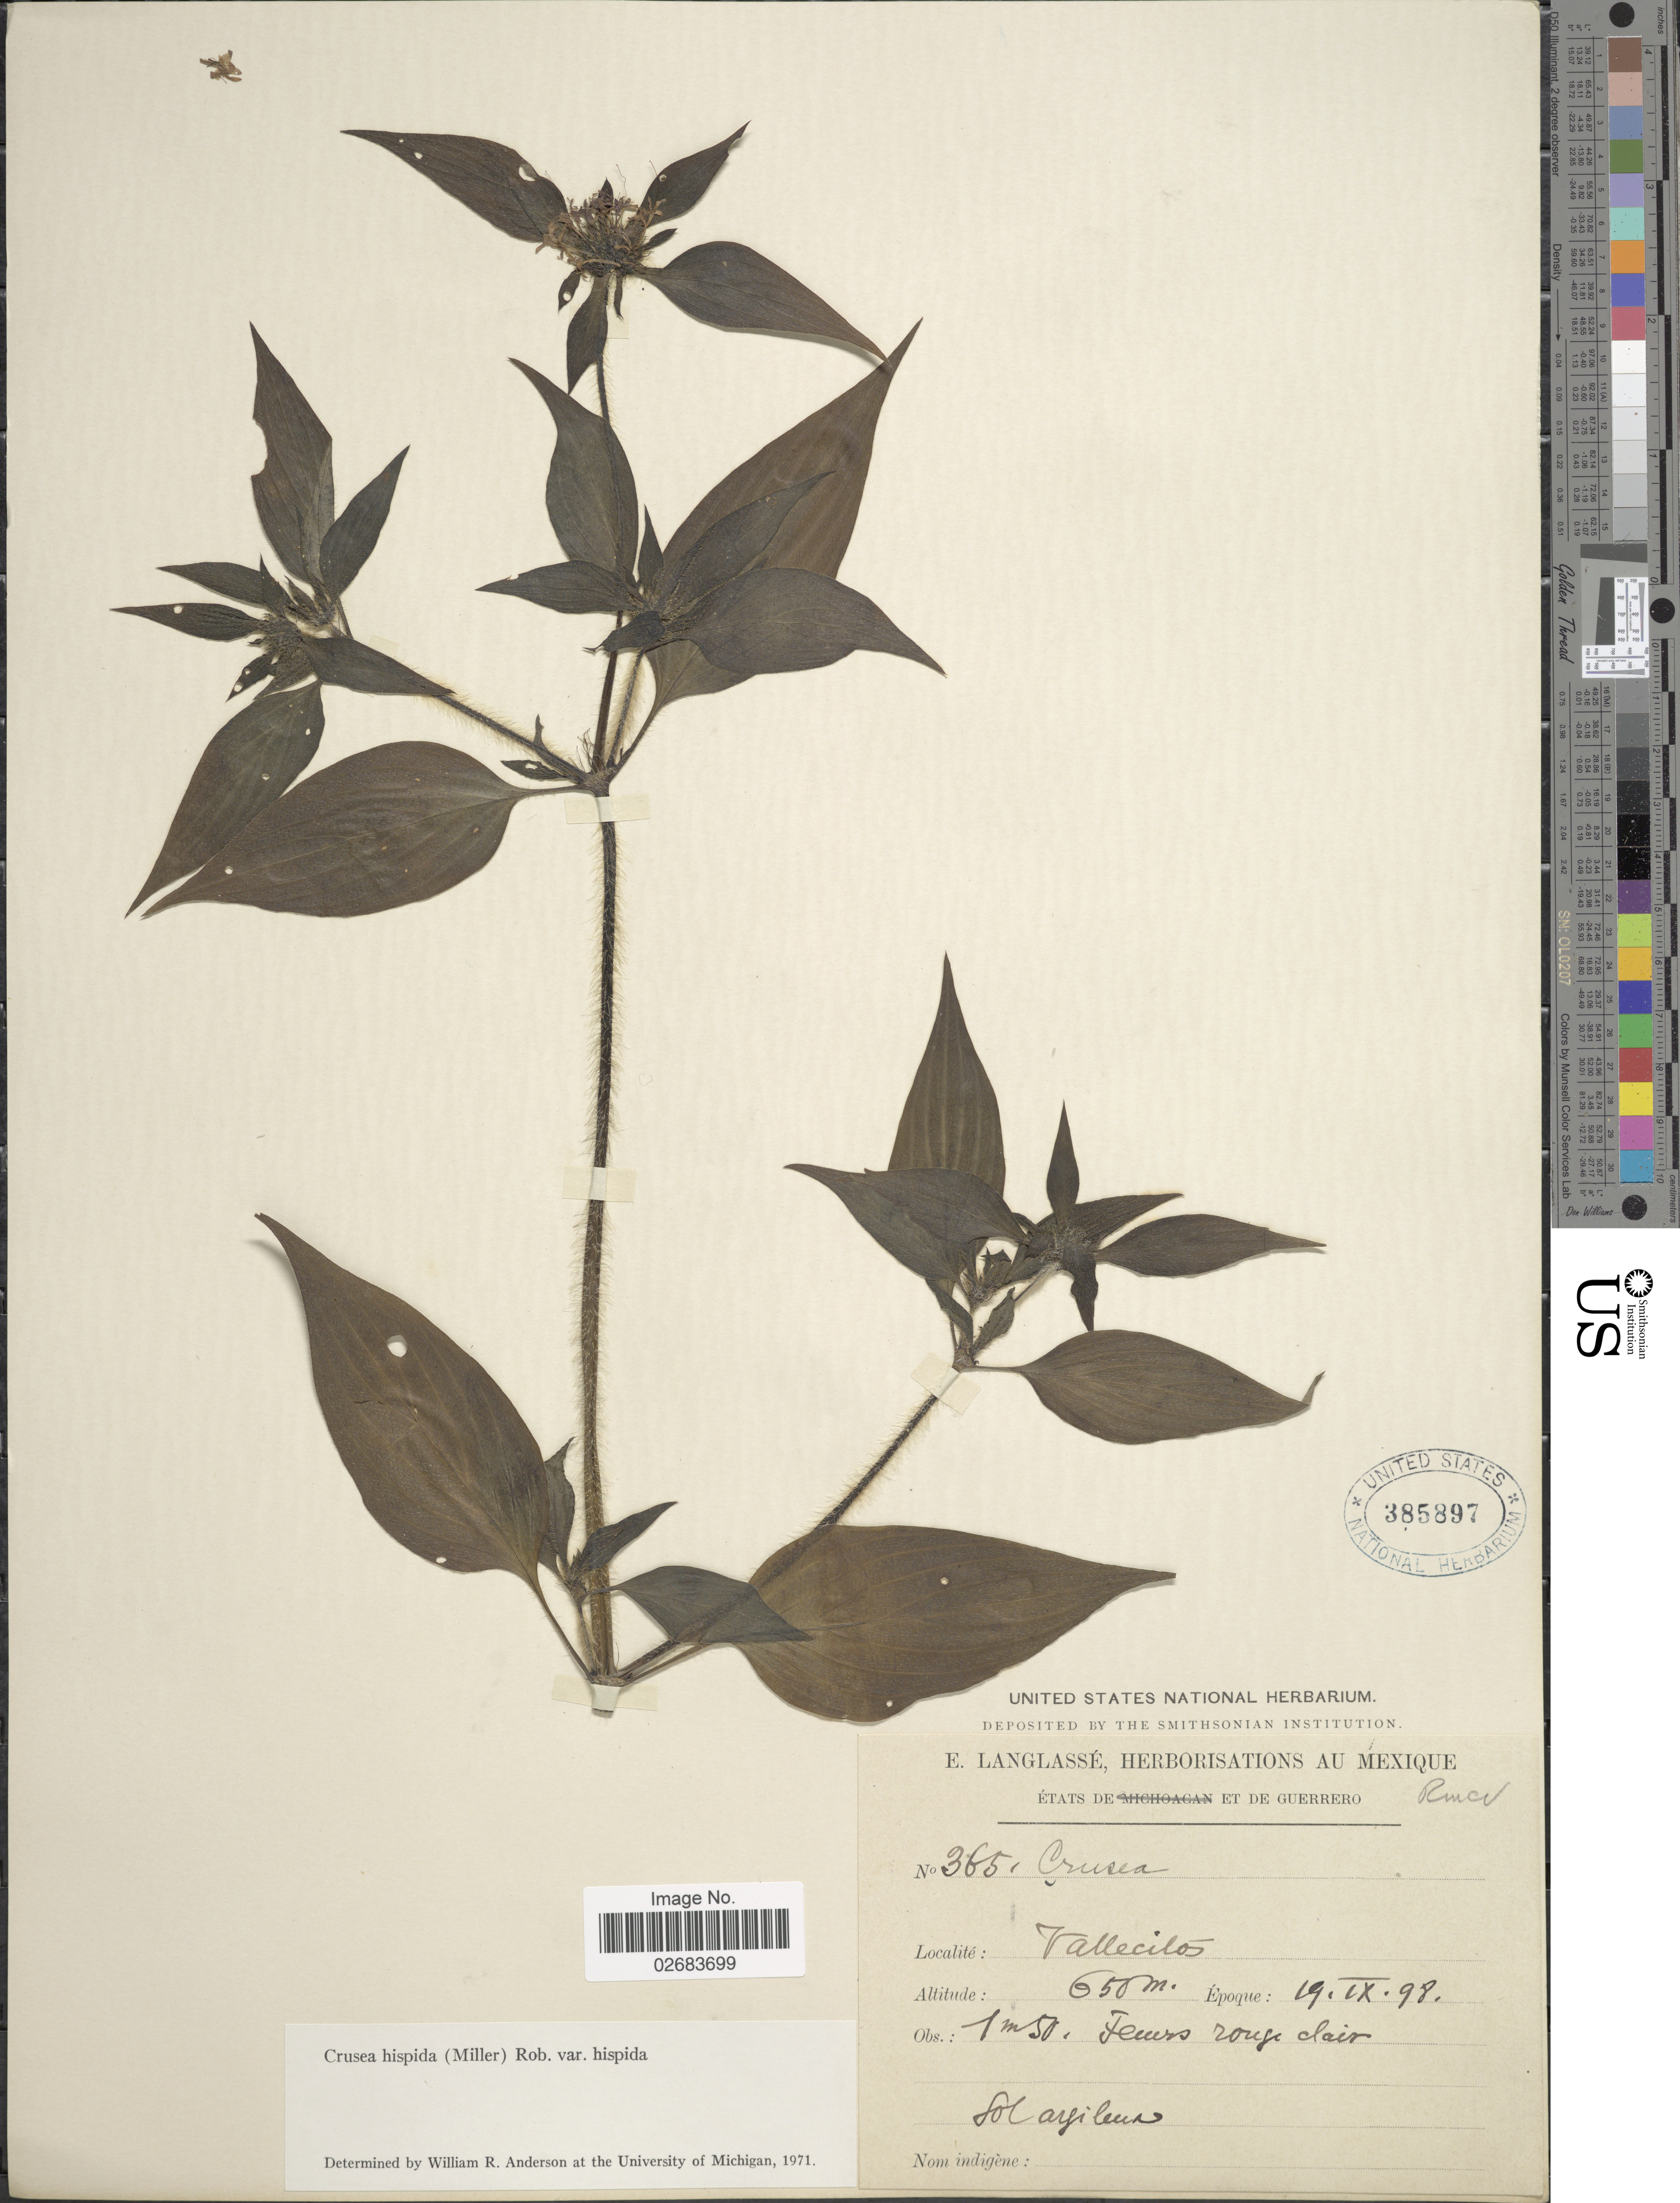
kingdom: Plantae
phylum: Tracheophyta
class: Magnoliopsida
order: Gentianales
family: Rubiaceae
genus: Crusea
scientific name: Crusea hispida var. hispida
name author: (Mill.) B.L. Rob.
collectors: E. Langlassé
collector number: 365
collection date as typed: Transcribed d/m/y: 19/9/99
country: Mexico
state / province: Guerrero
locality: Vallecitos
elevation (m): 650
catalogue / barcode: US 385897